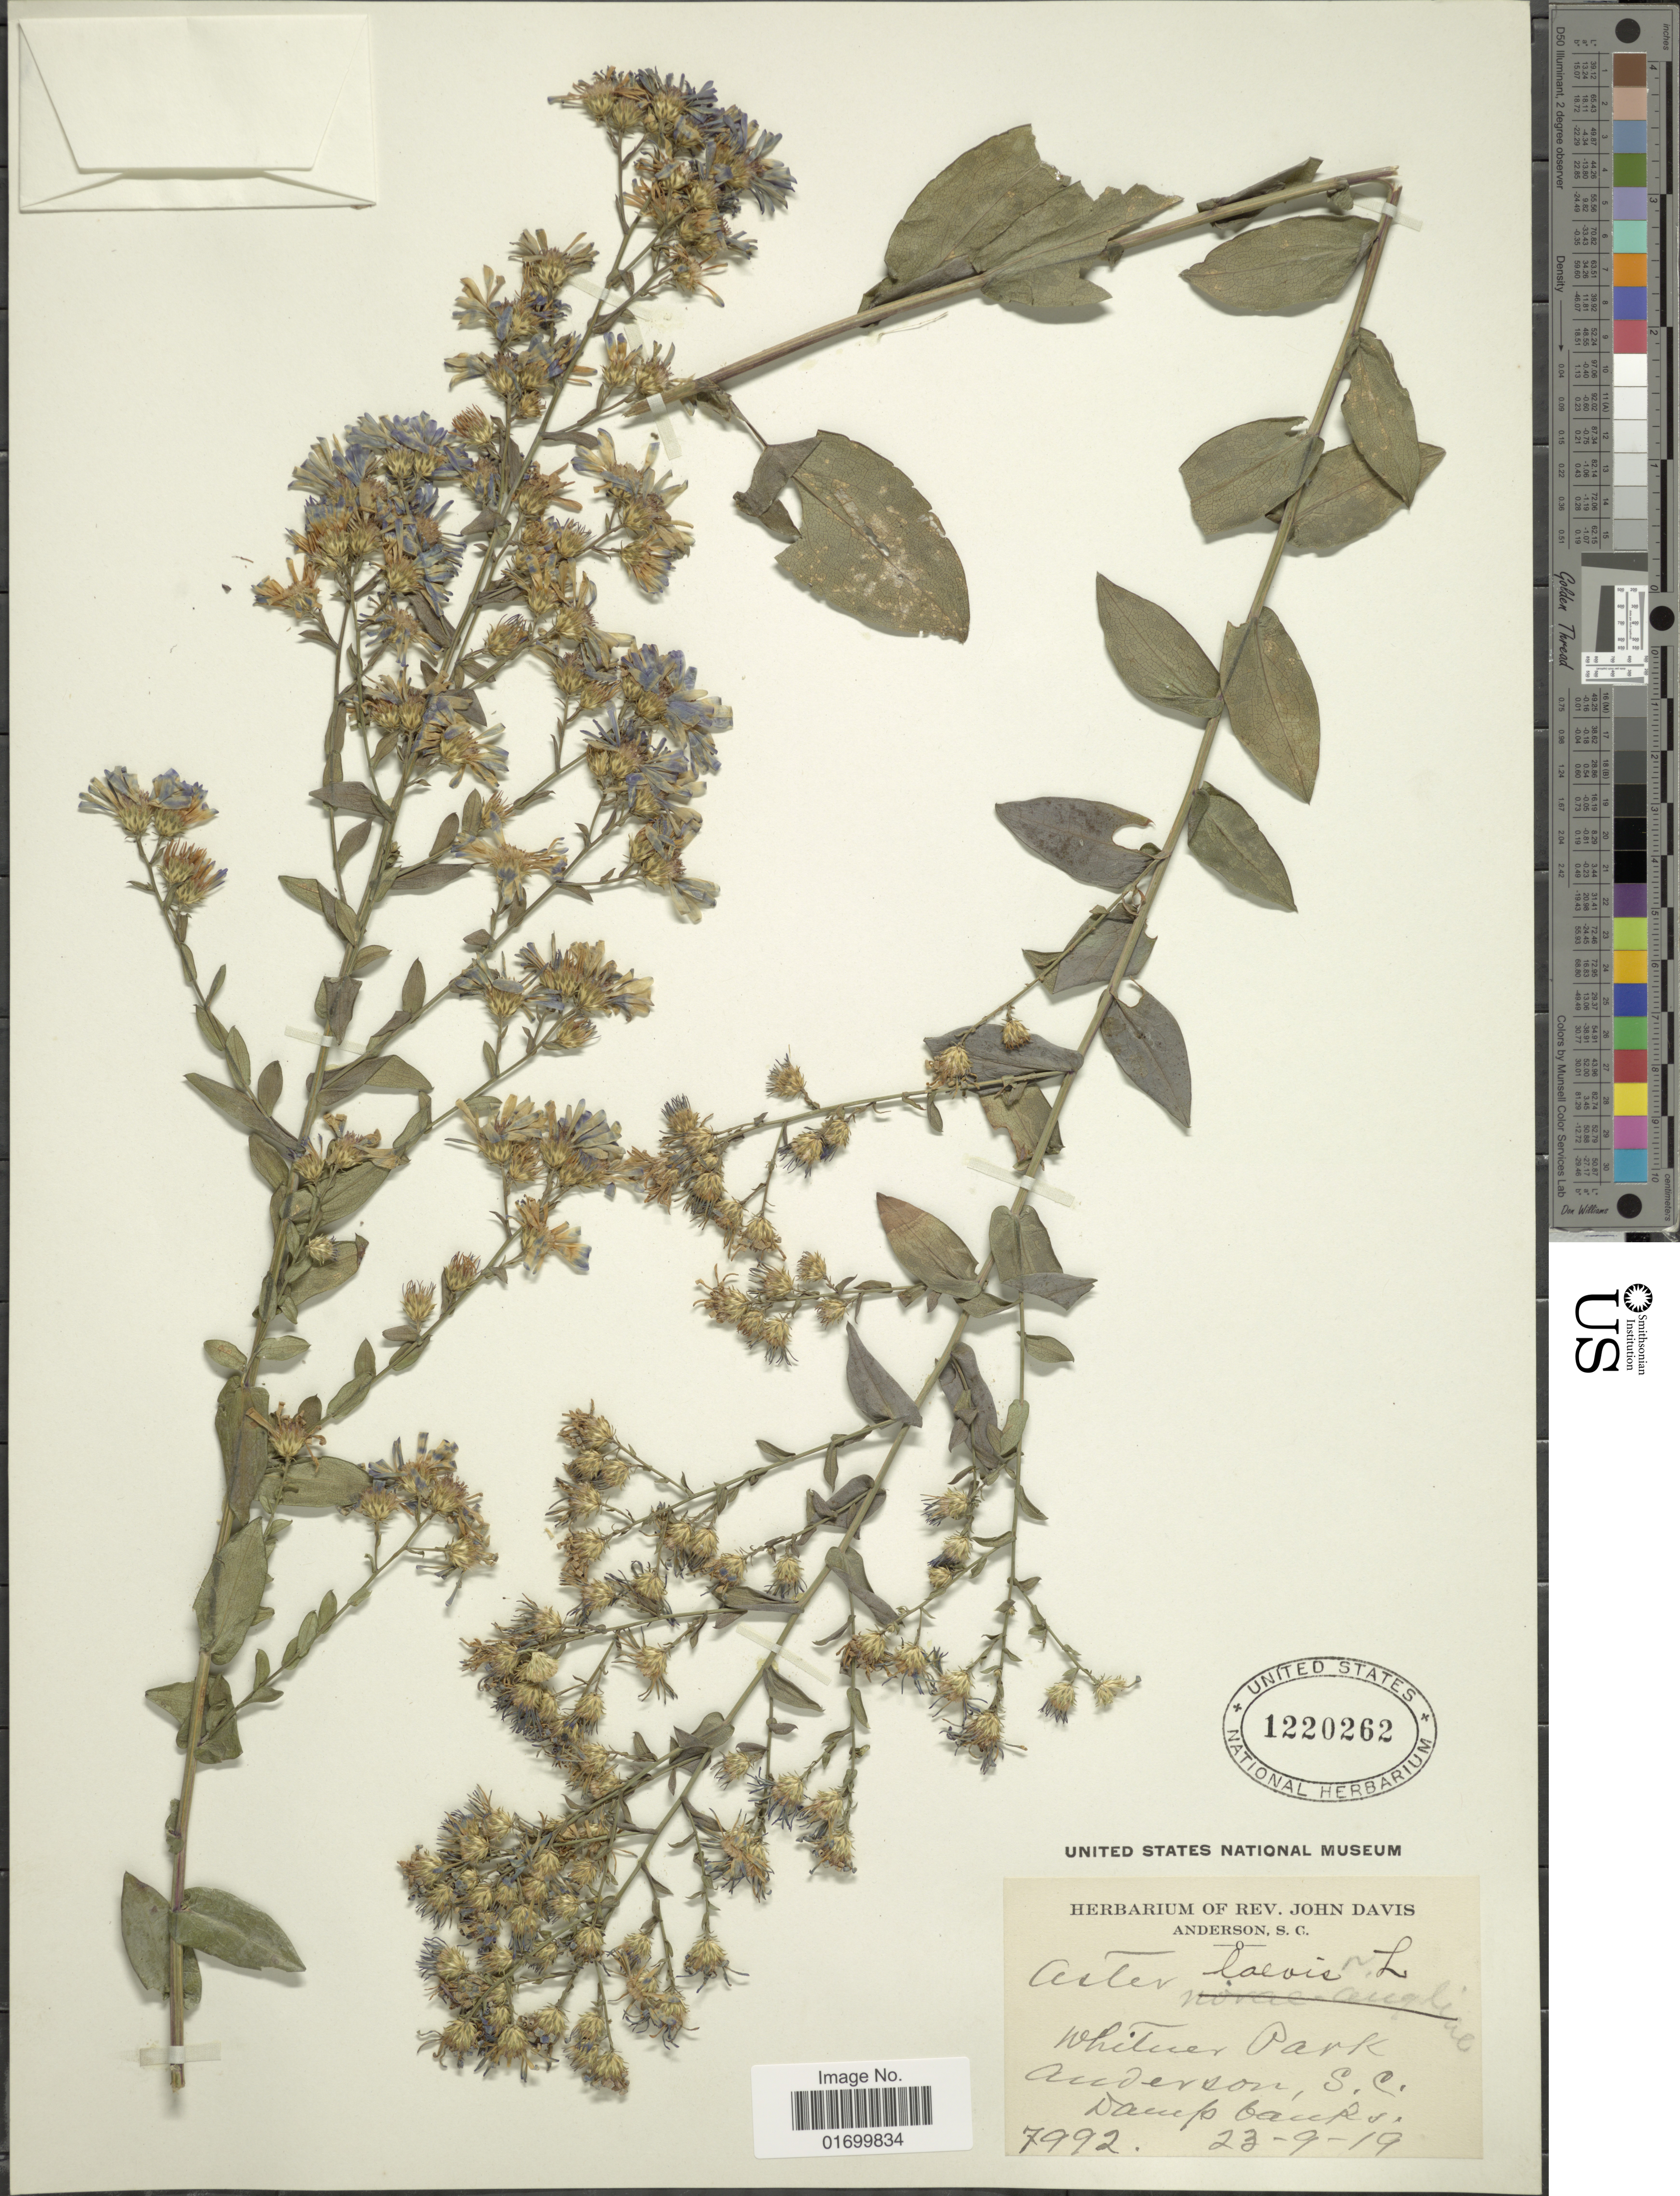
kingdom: Plantae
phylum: Tracheophyta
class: Magnoliopsida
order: Asterales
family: Asteraceae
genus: Symphyotrichum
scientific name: Symphyotrichum laeve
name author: (L.) Á. Löve & D. Löve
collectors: ex herb. Rev. John Davis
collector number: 7992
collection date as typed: Transcribed d/m/y: 23/9/19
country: United States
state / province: South Carolina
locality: Whitner Park. Anderson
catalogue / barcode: US 1220262